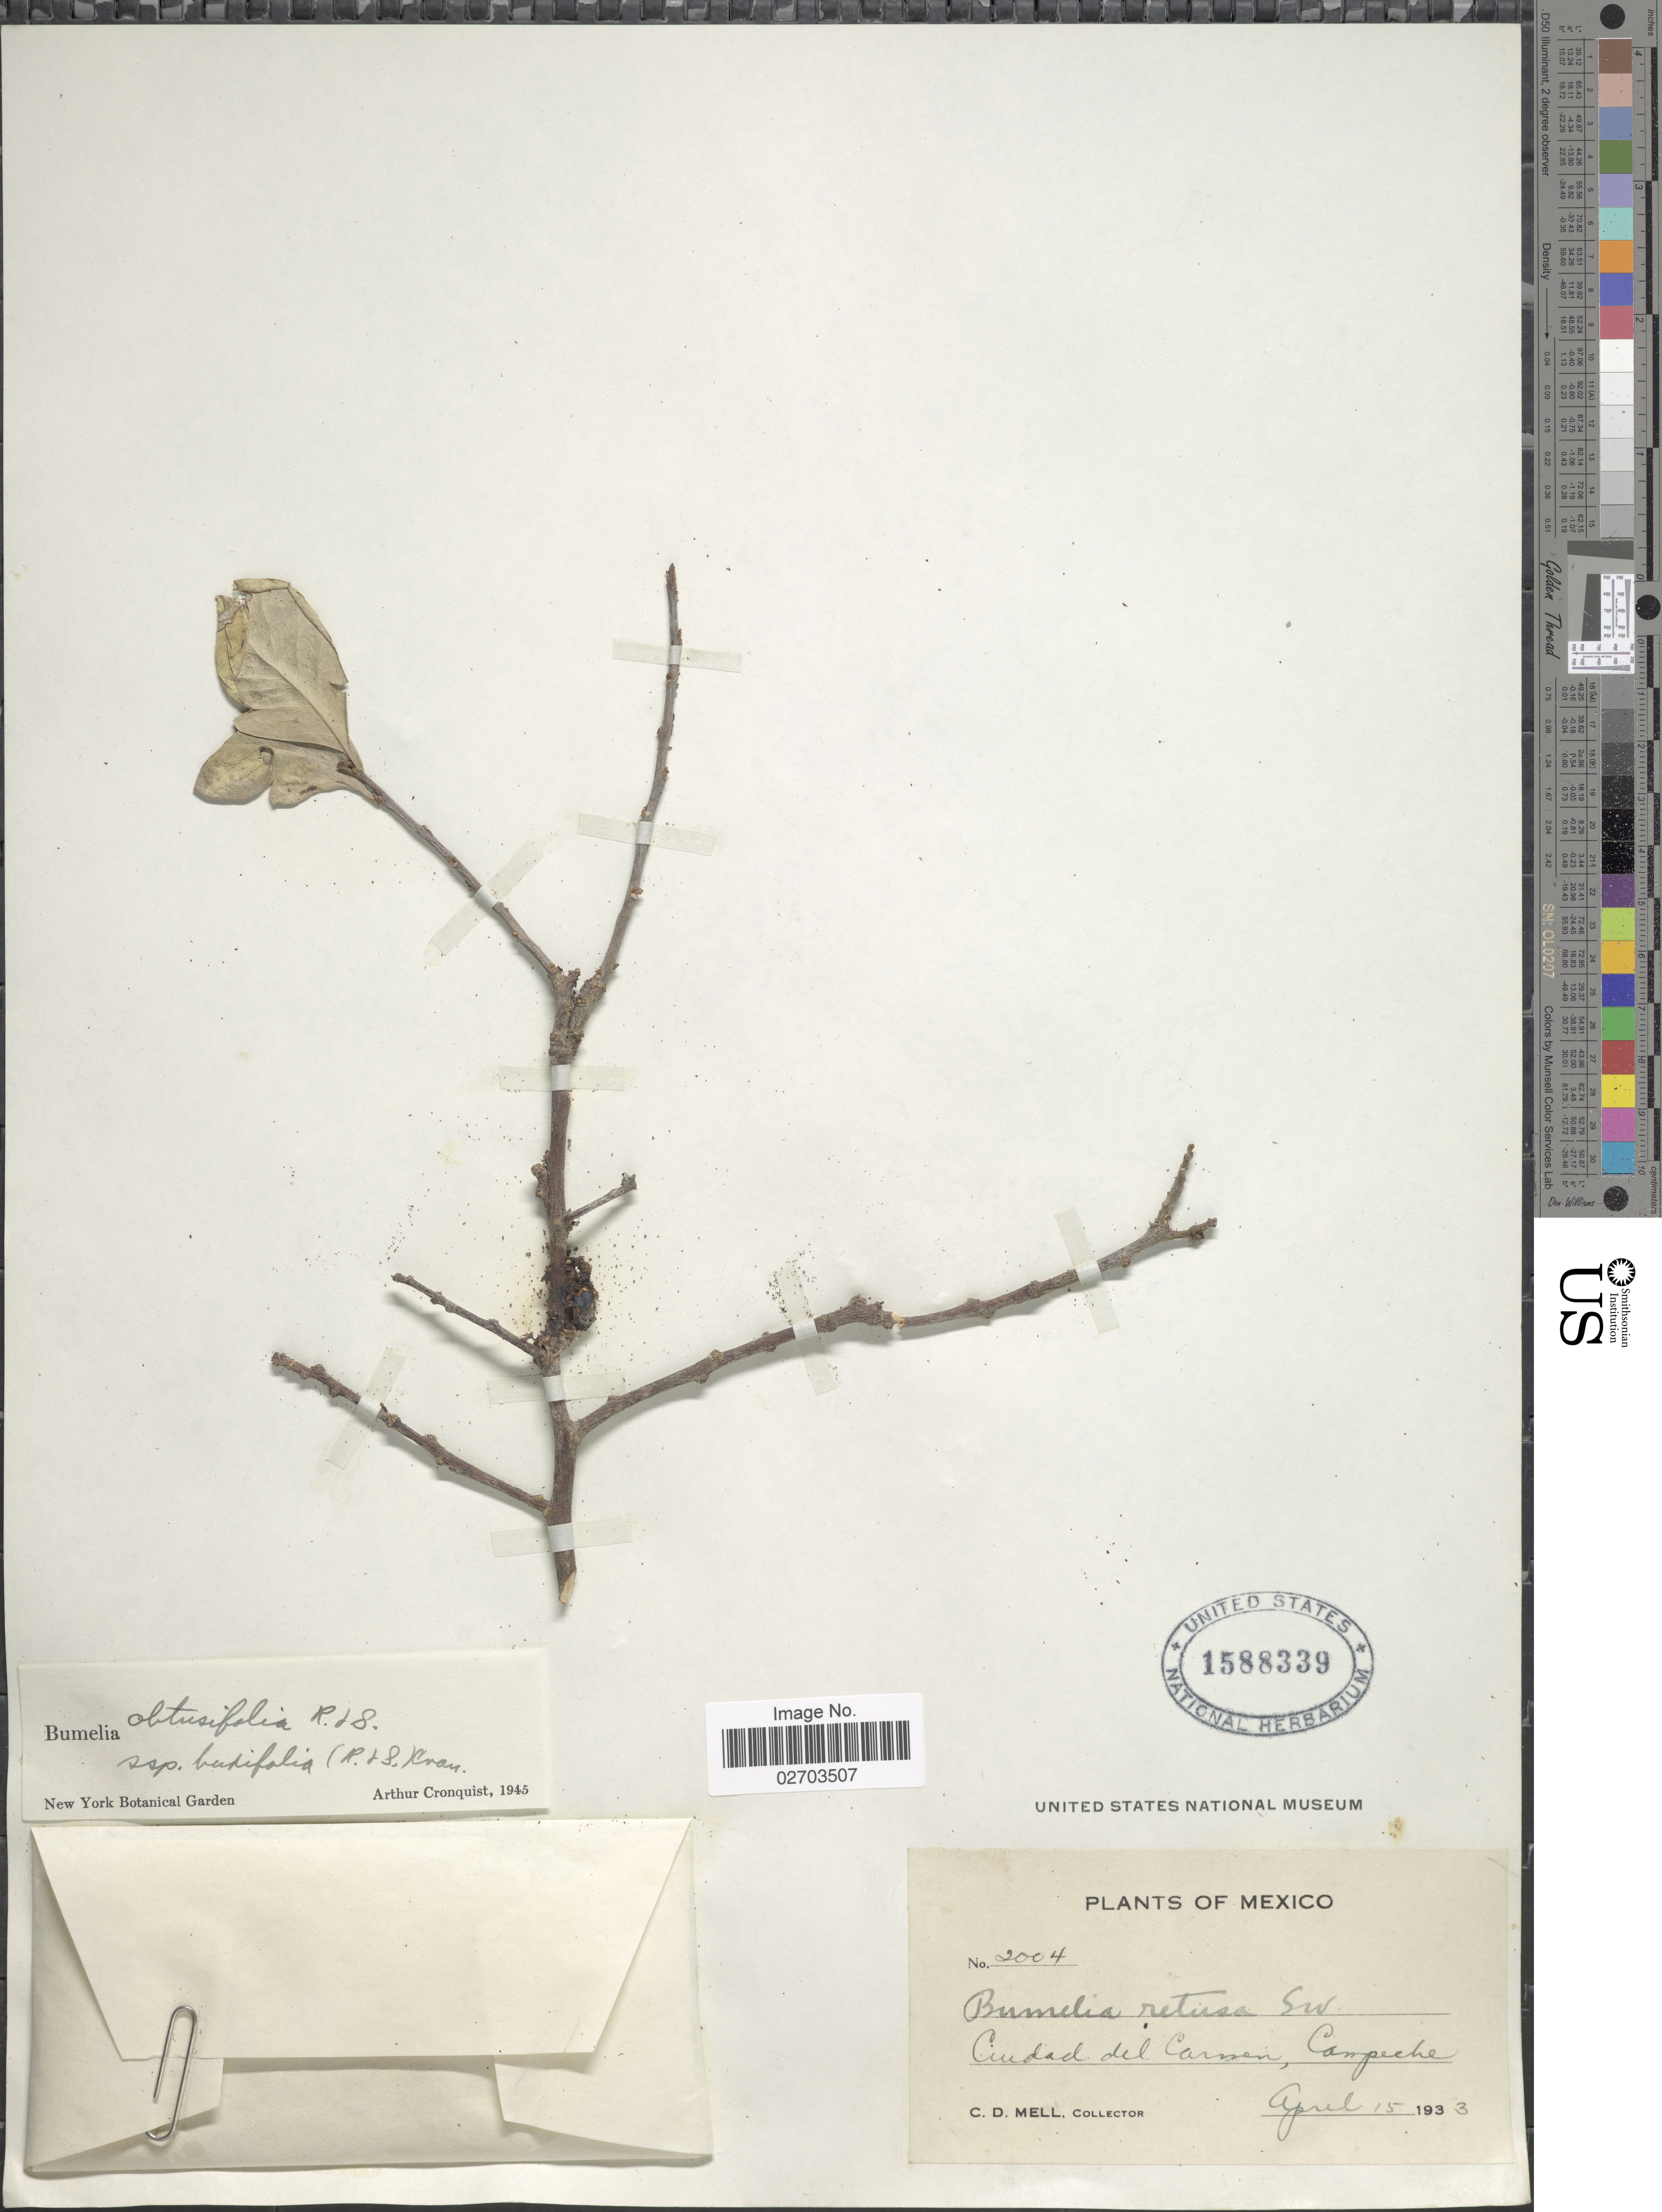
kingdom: Plantae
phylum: Tracheophyta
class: Magnoliopsida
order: Ericales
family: Sapotaceae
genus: Sideroxylon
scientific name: Sideroxylon obtusifolium subsp. buxifolium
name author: (Roem. & Schult.) T.D. Penn.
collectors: C. D. Mell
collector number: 2004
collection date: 1933-04-15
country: Mexico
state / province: Campeche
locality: Ciudad del Carmen, Campeche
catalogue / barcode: US 1588339